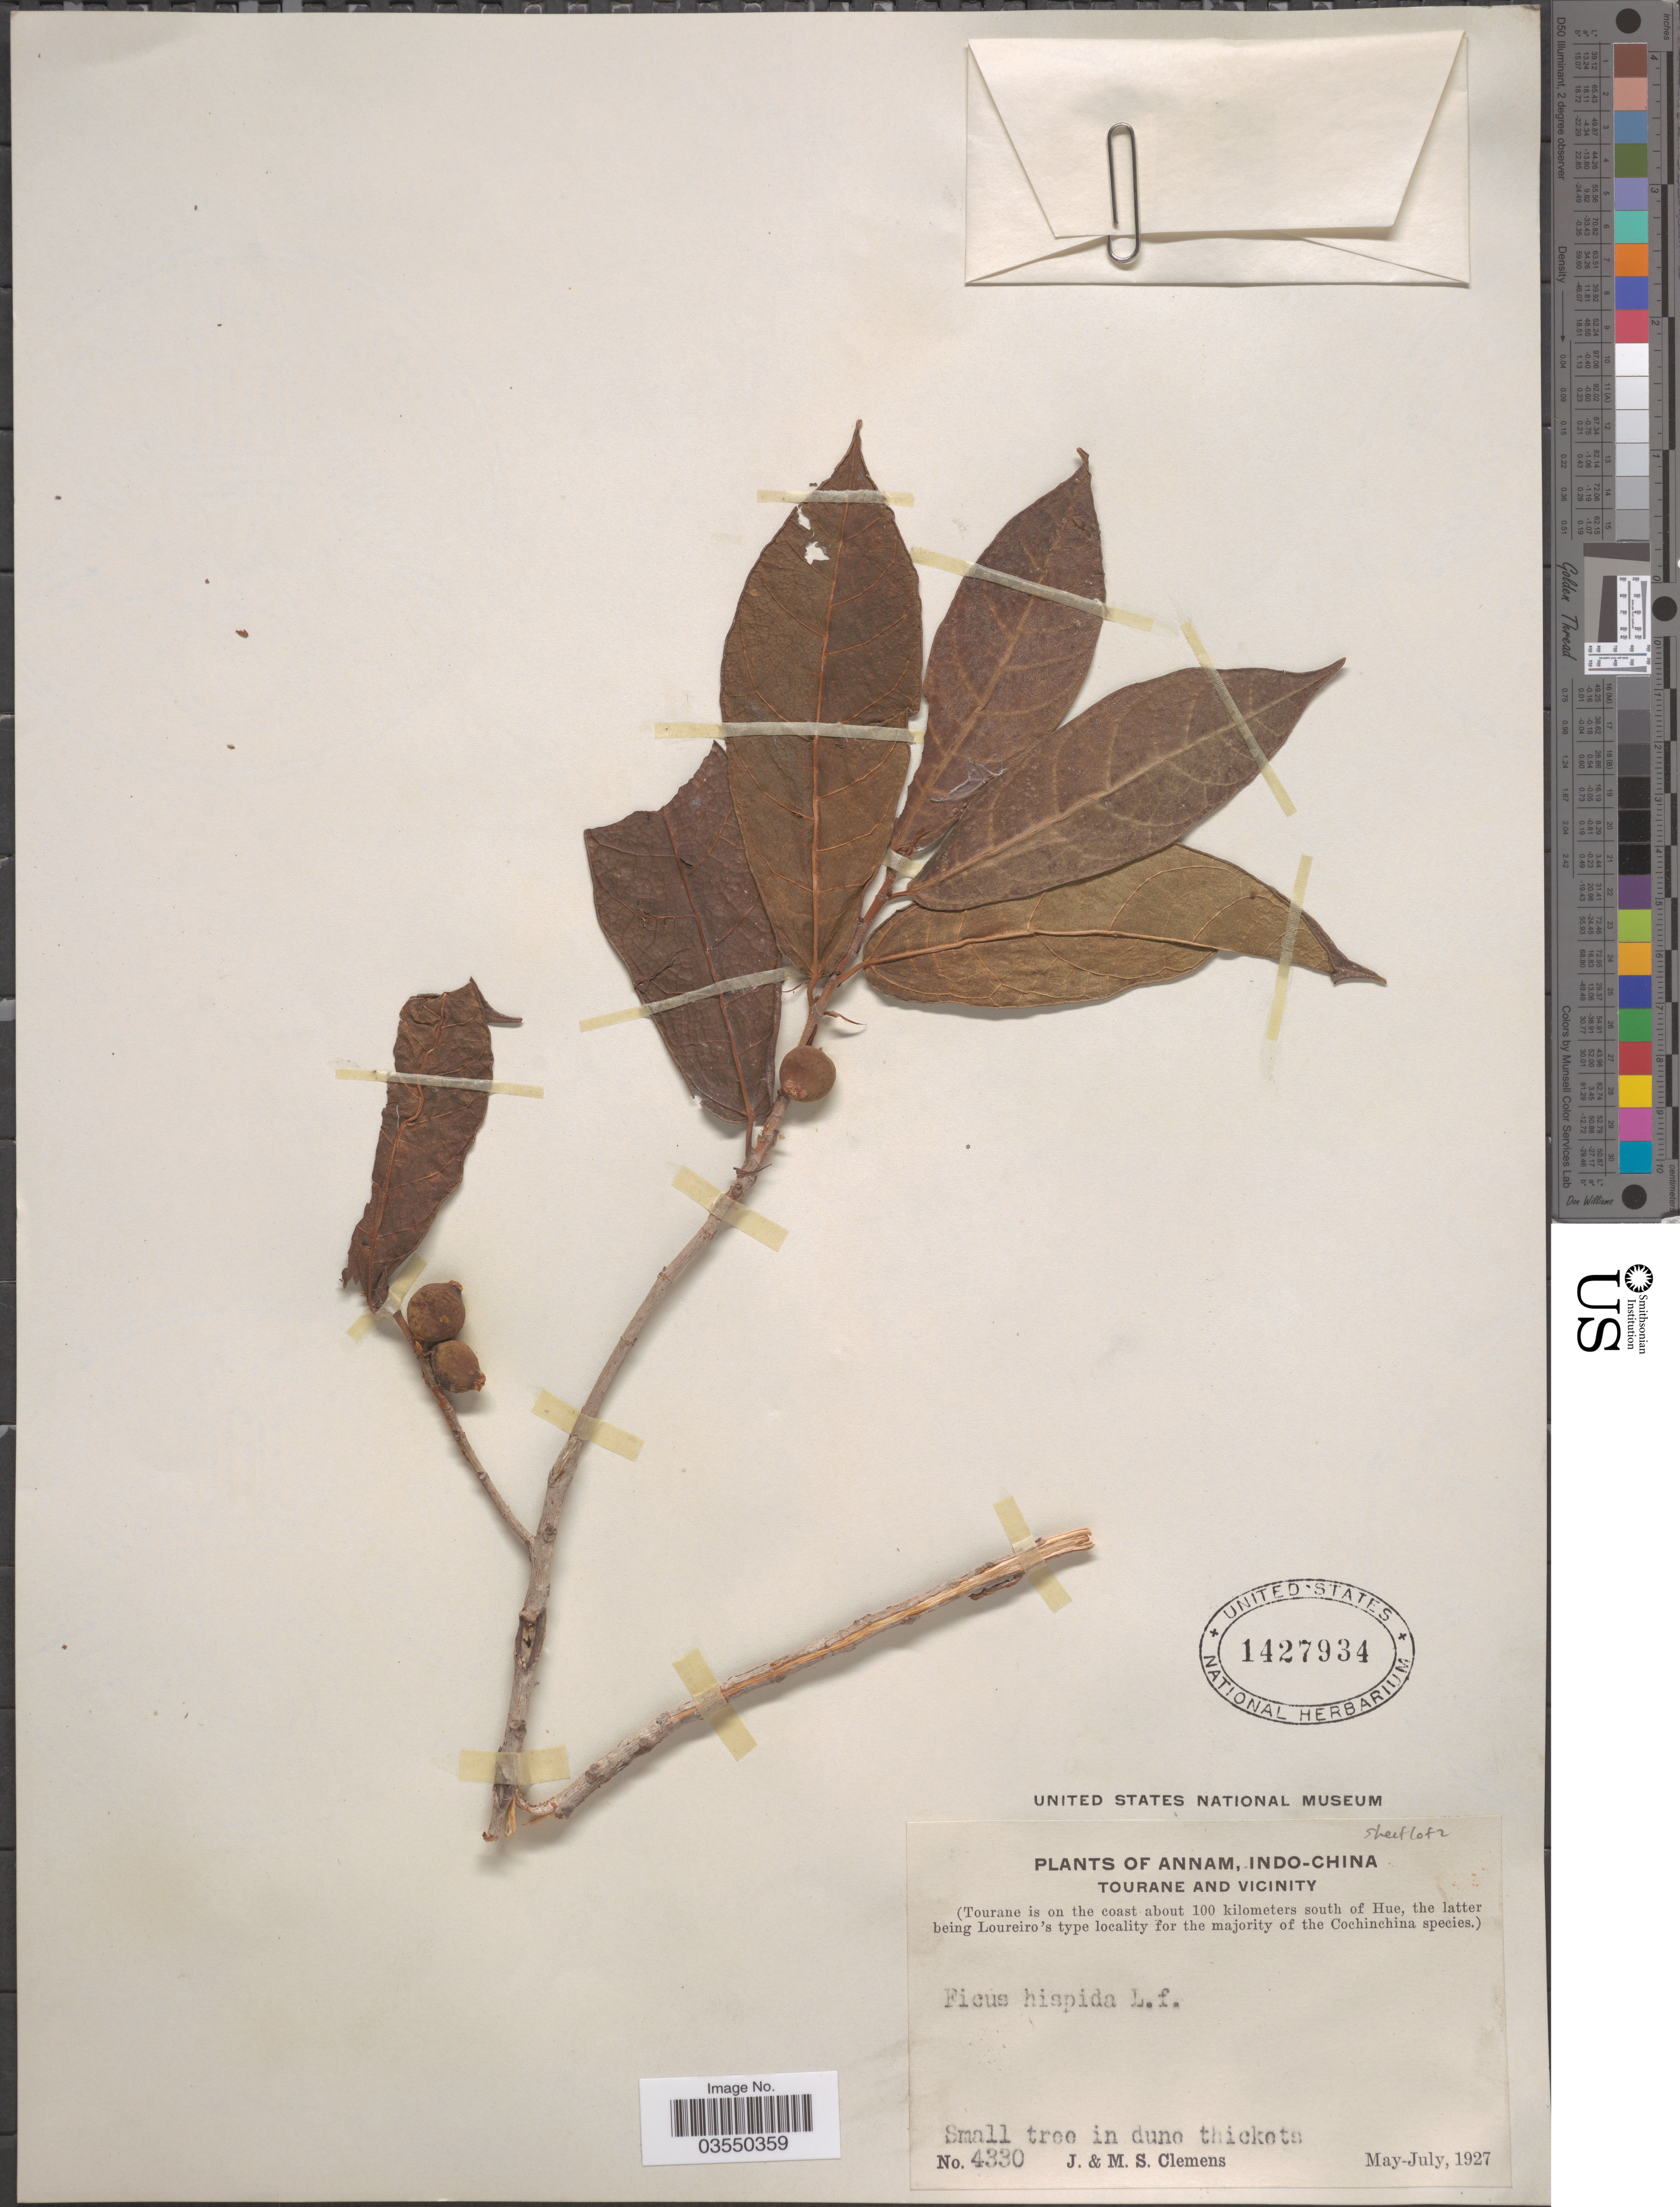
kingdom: Plantae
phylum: Tracheophyta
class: Magnoliopsida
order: Rosales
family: Moraceae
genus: Ficus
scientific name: Ficus hispida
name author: L. f.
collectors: J. Clemens & M. S. Clemens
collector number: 4330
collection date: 1927-05/1927-07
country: Vietnam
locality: Annam, Indo-China. Tourane and Vicinity. Tourane is on the coast about 100 kilometers south of Hue.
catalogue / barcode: US 1427934